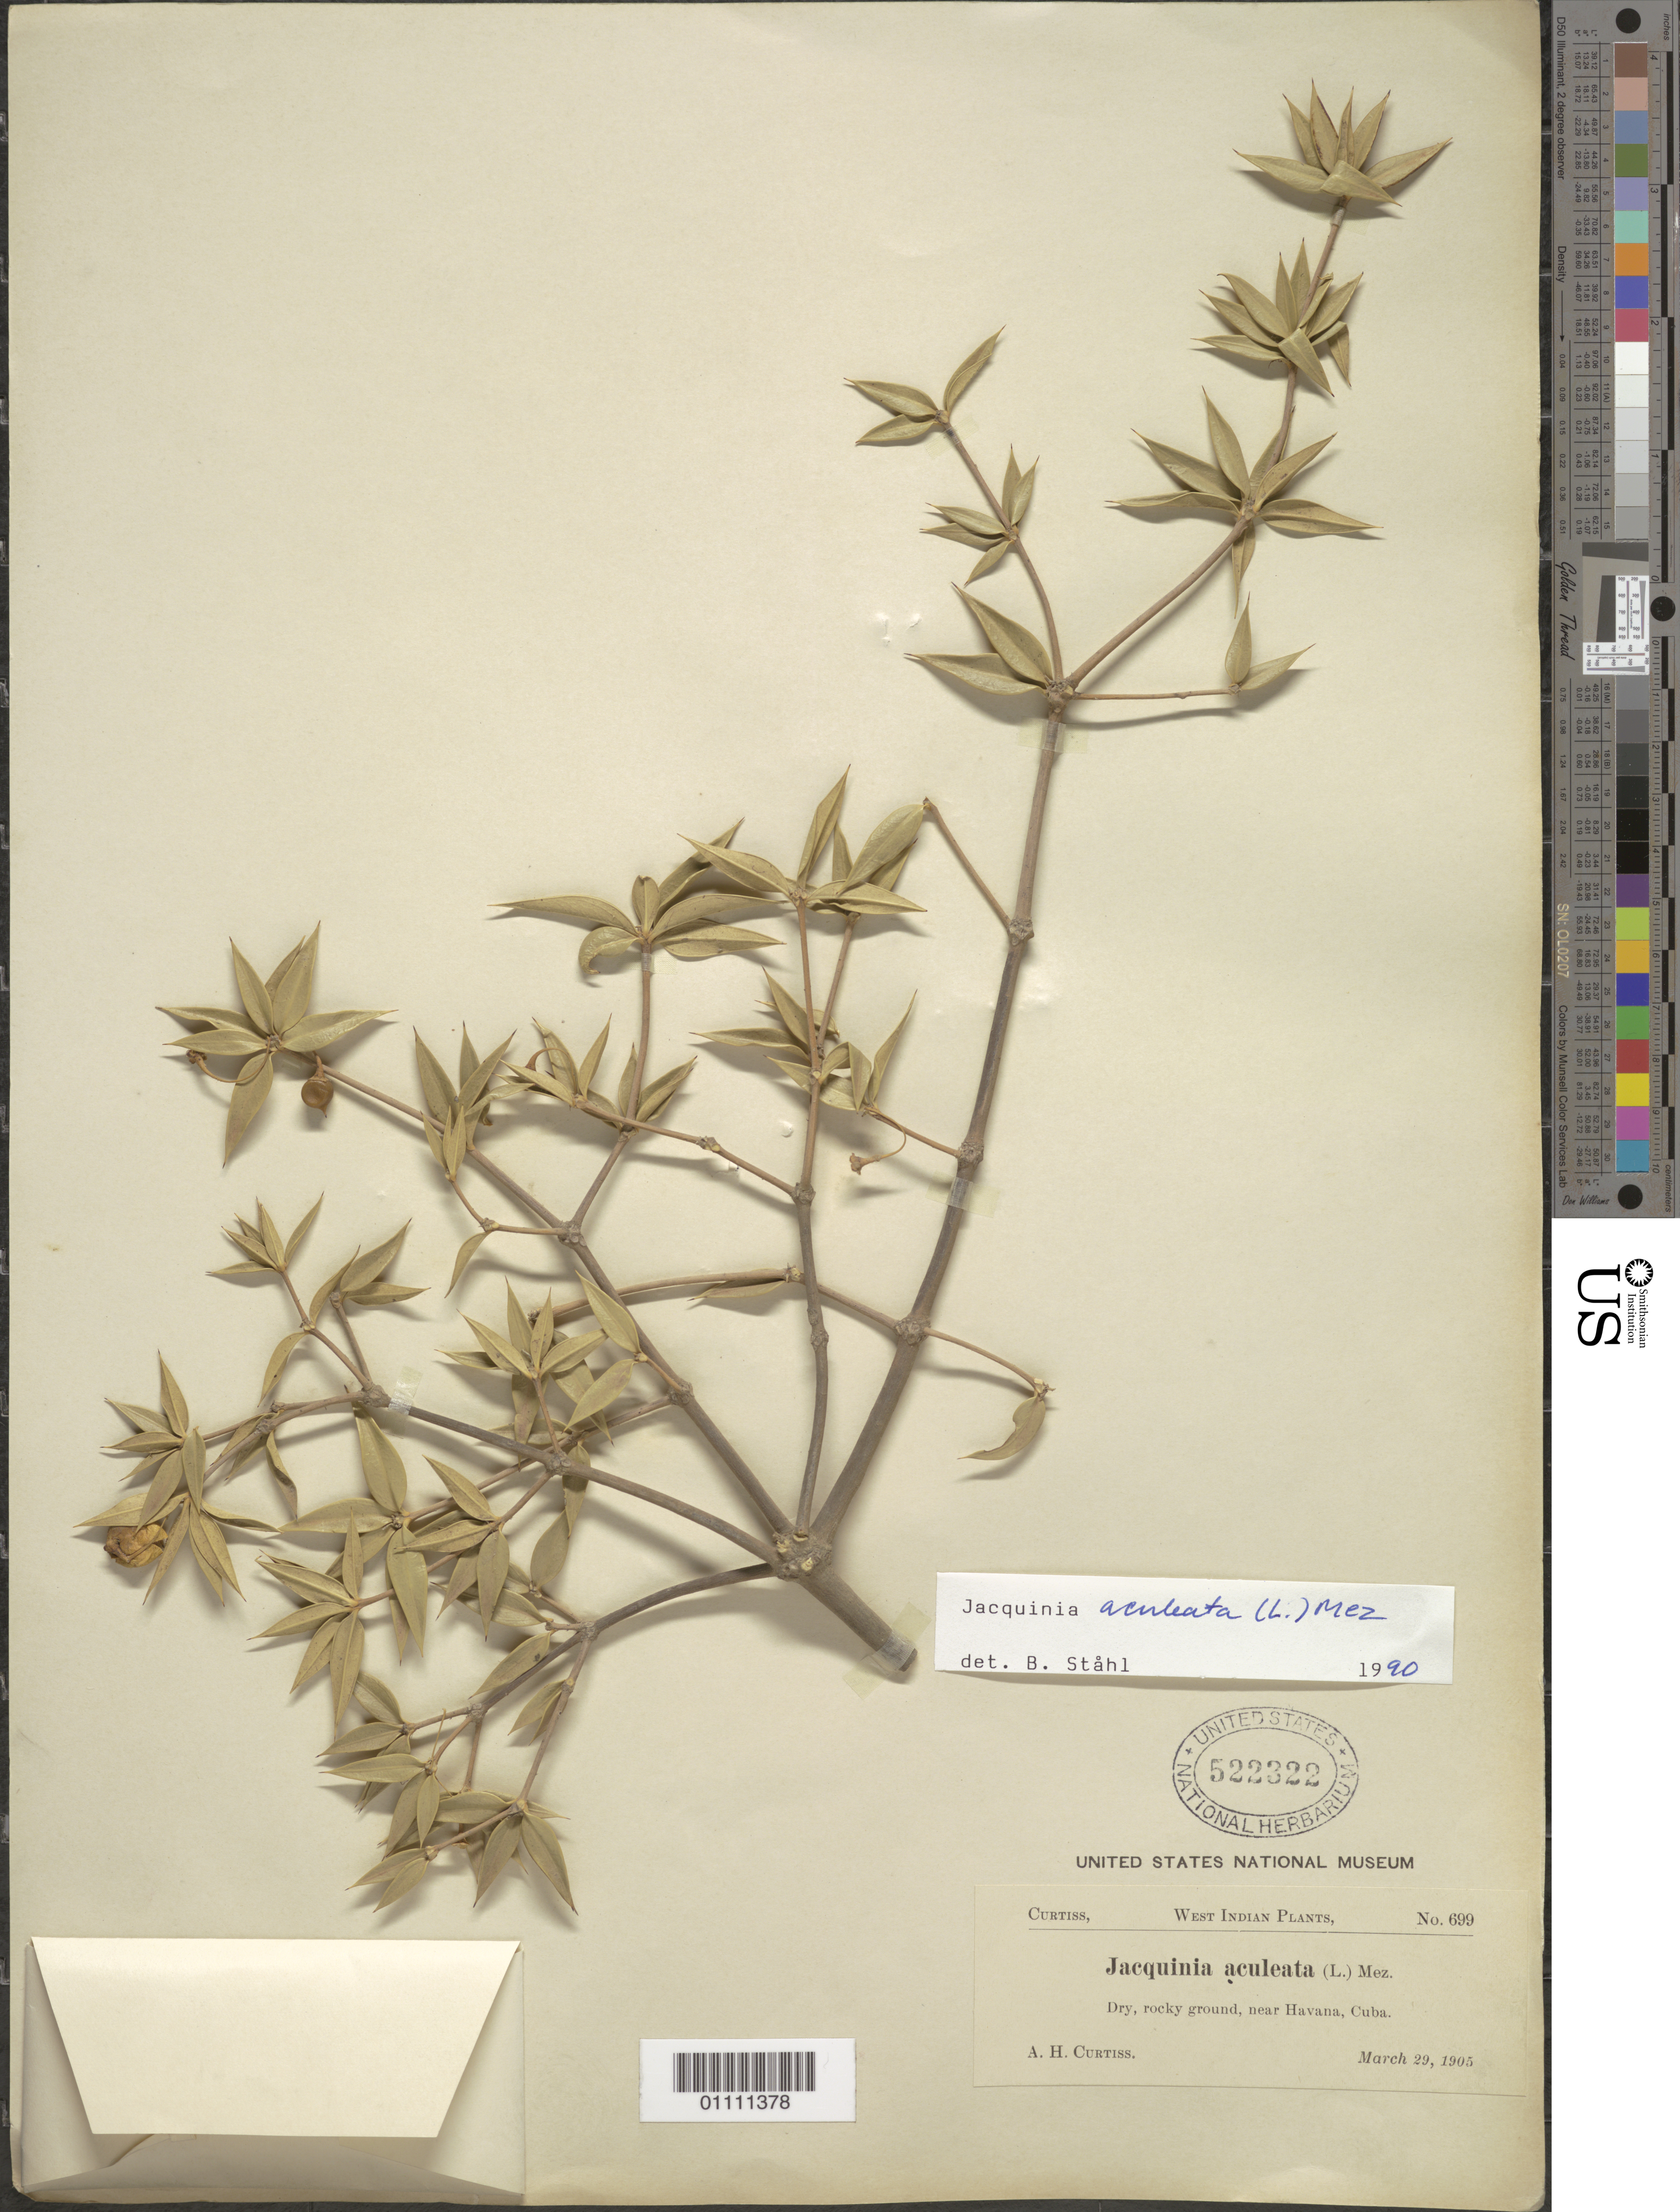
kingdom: Plantae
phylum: Tracheophyta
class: Magnoliopsida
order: Ericales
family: Primulaceae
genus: Jacquinia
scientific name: Jacquinia aculeata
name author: (L.) Mez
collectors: A. H. Curtiss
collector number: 699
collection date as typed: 29 Mar 1905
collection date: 1905-03-29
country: Cuba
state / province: La Habana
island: Cuba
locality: Dry rocky ground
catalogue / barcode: US 522322